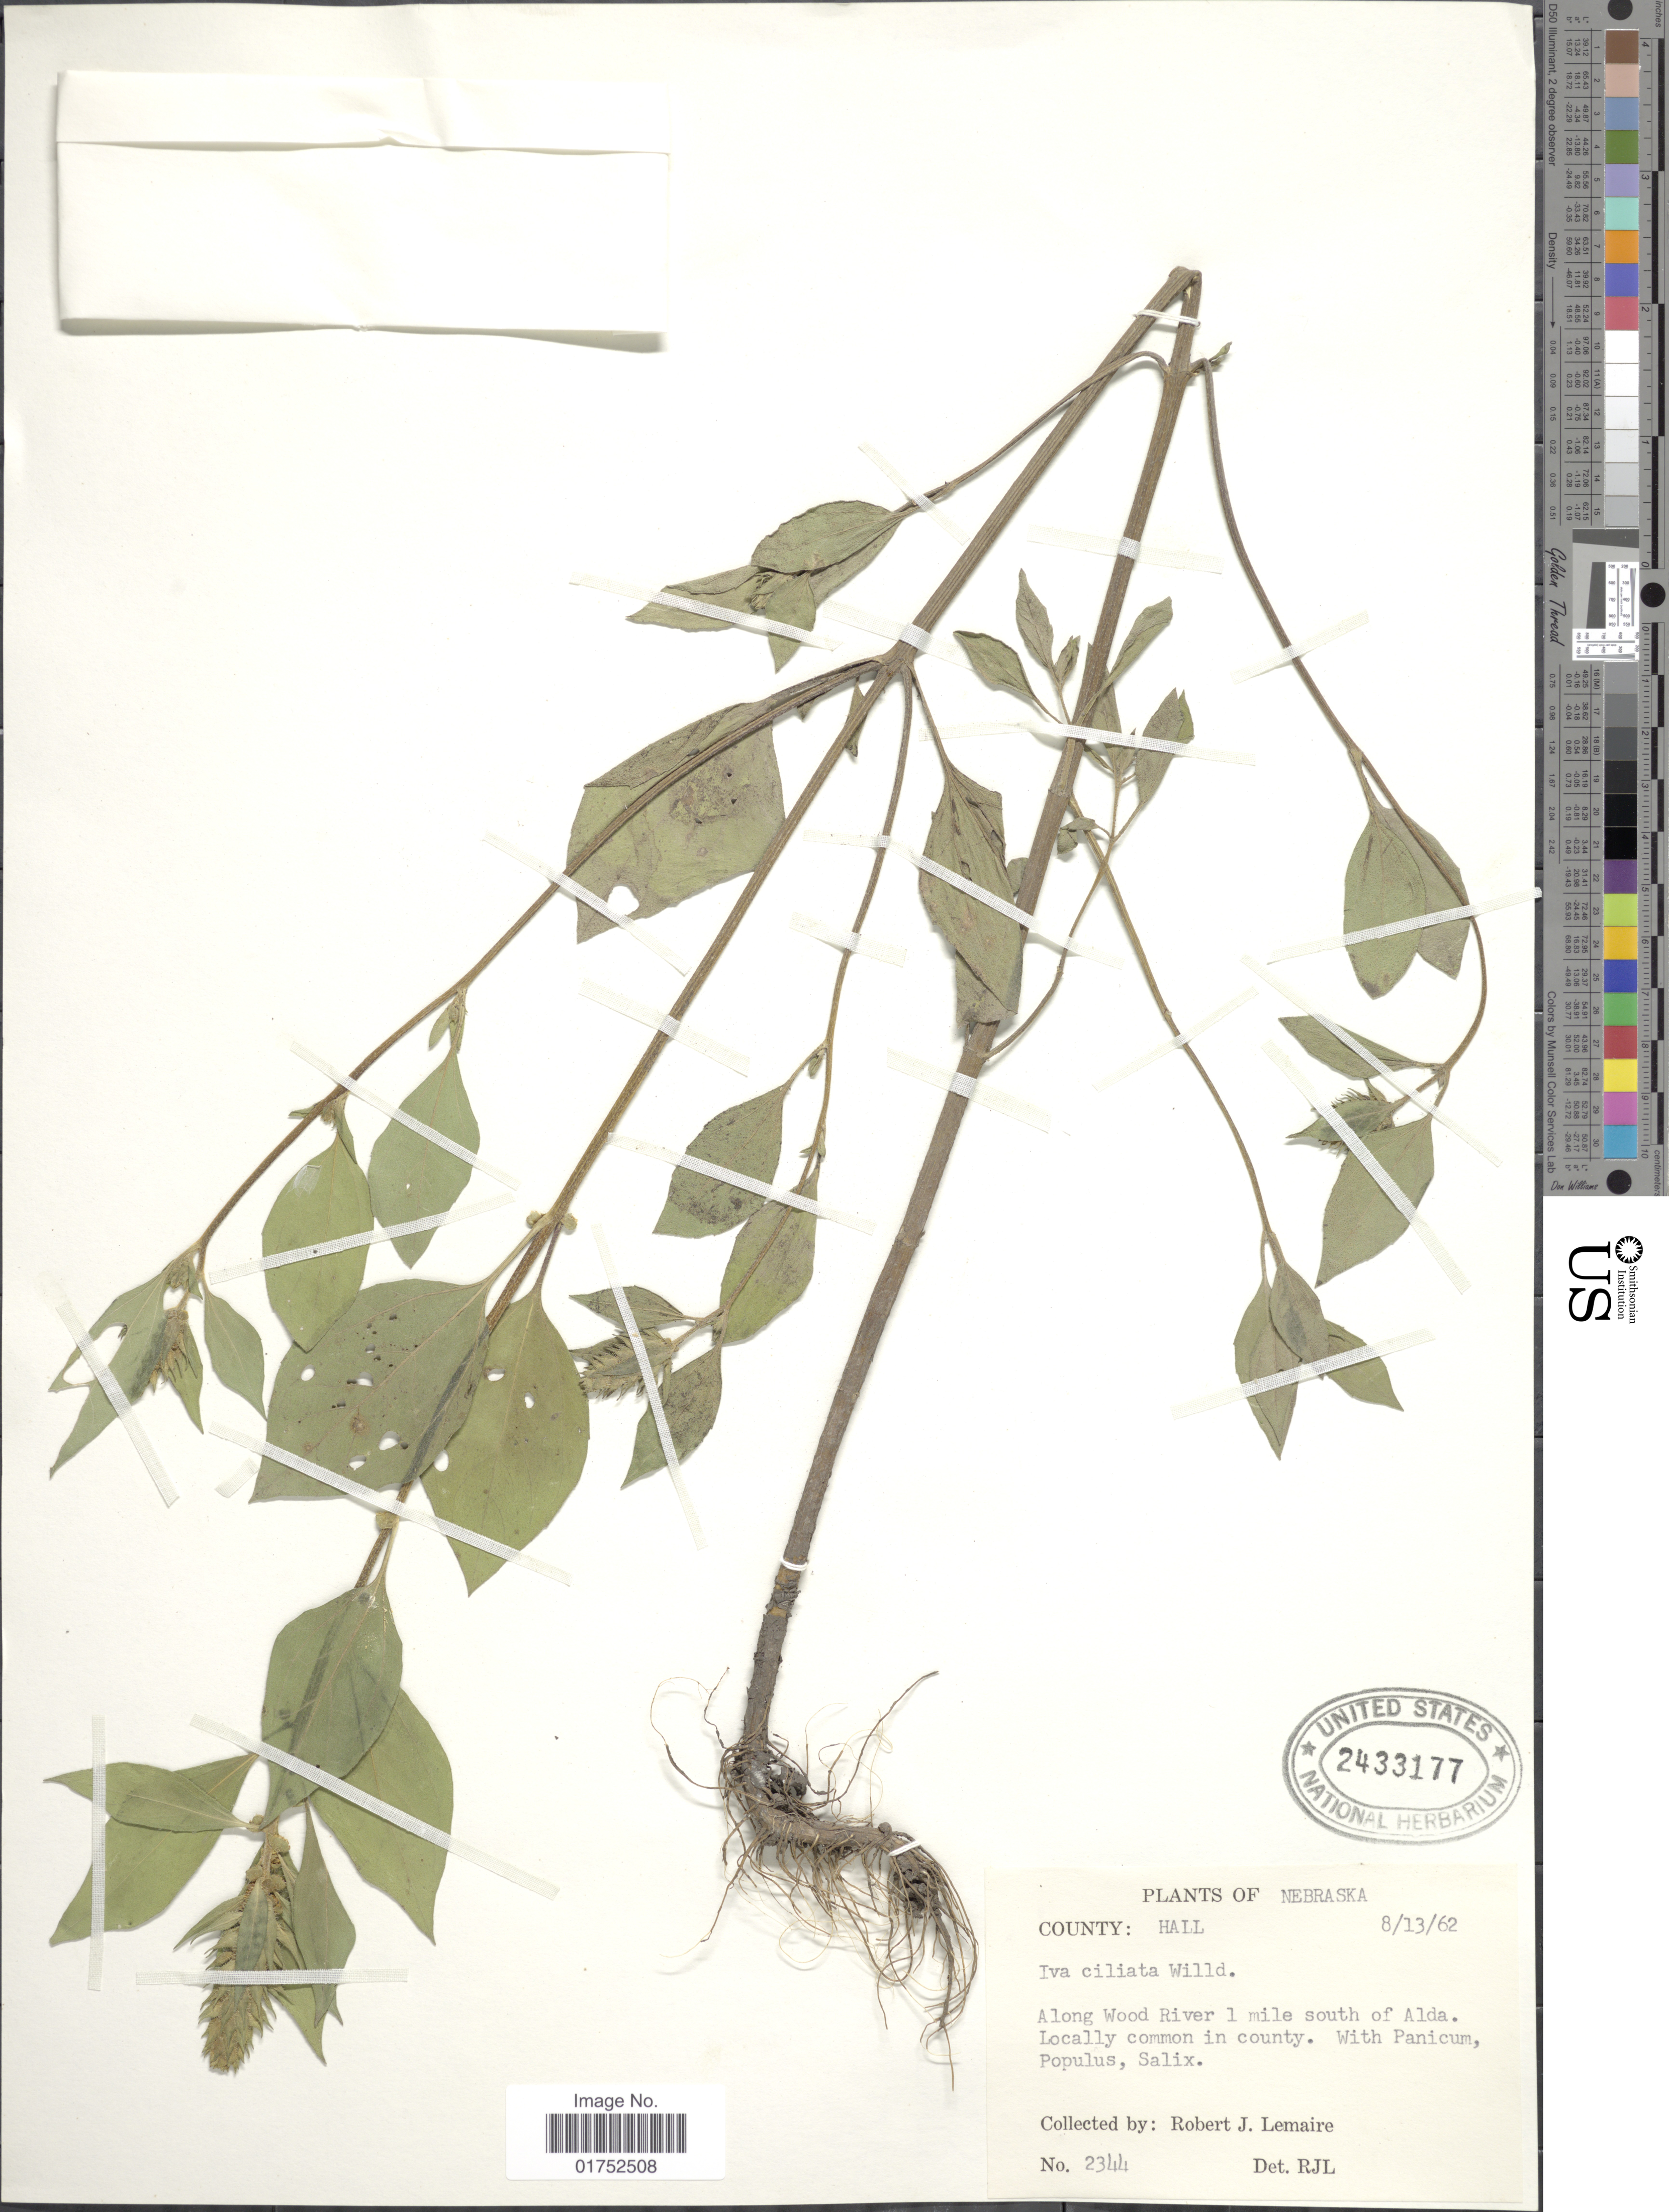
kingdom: Plantae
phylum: Tracheophyta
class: Magnoliopsida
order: Asterales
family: Asteraceae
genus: Iva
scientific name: Iva annua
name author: L.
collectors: R. J. Lemaire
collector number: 2344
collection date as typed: Transcribed d/m/y: 13/8/62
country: United States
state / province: Nebraska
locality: County Hall, along Wood River 1 mile south of Alda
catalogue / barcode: US 2433177